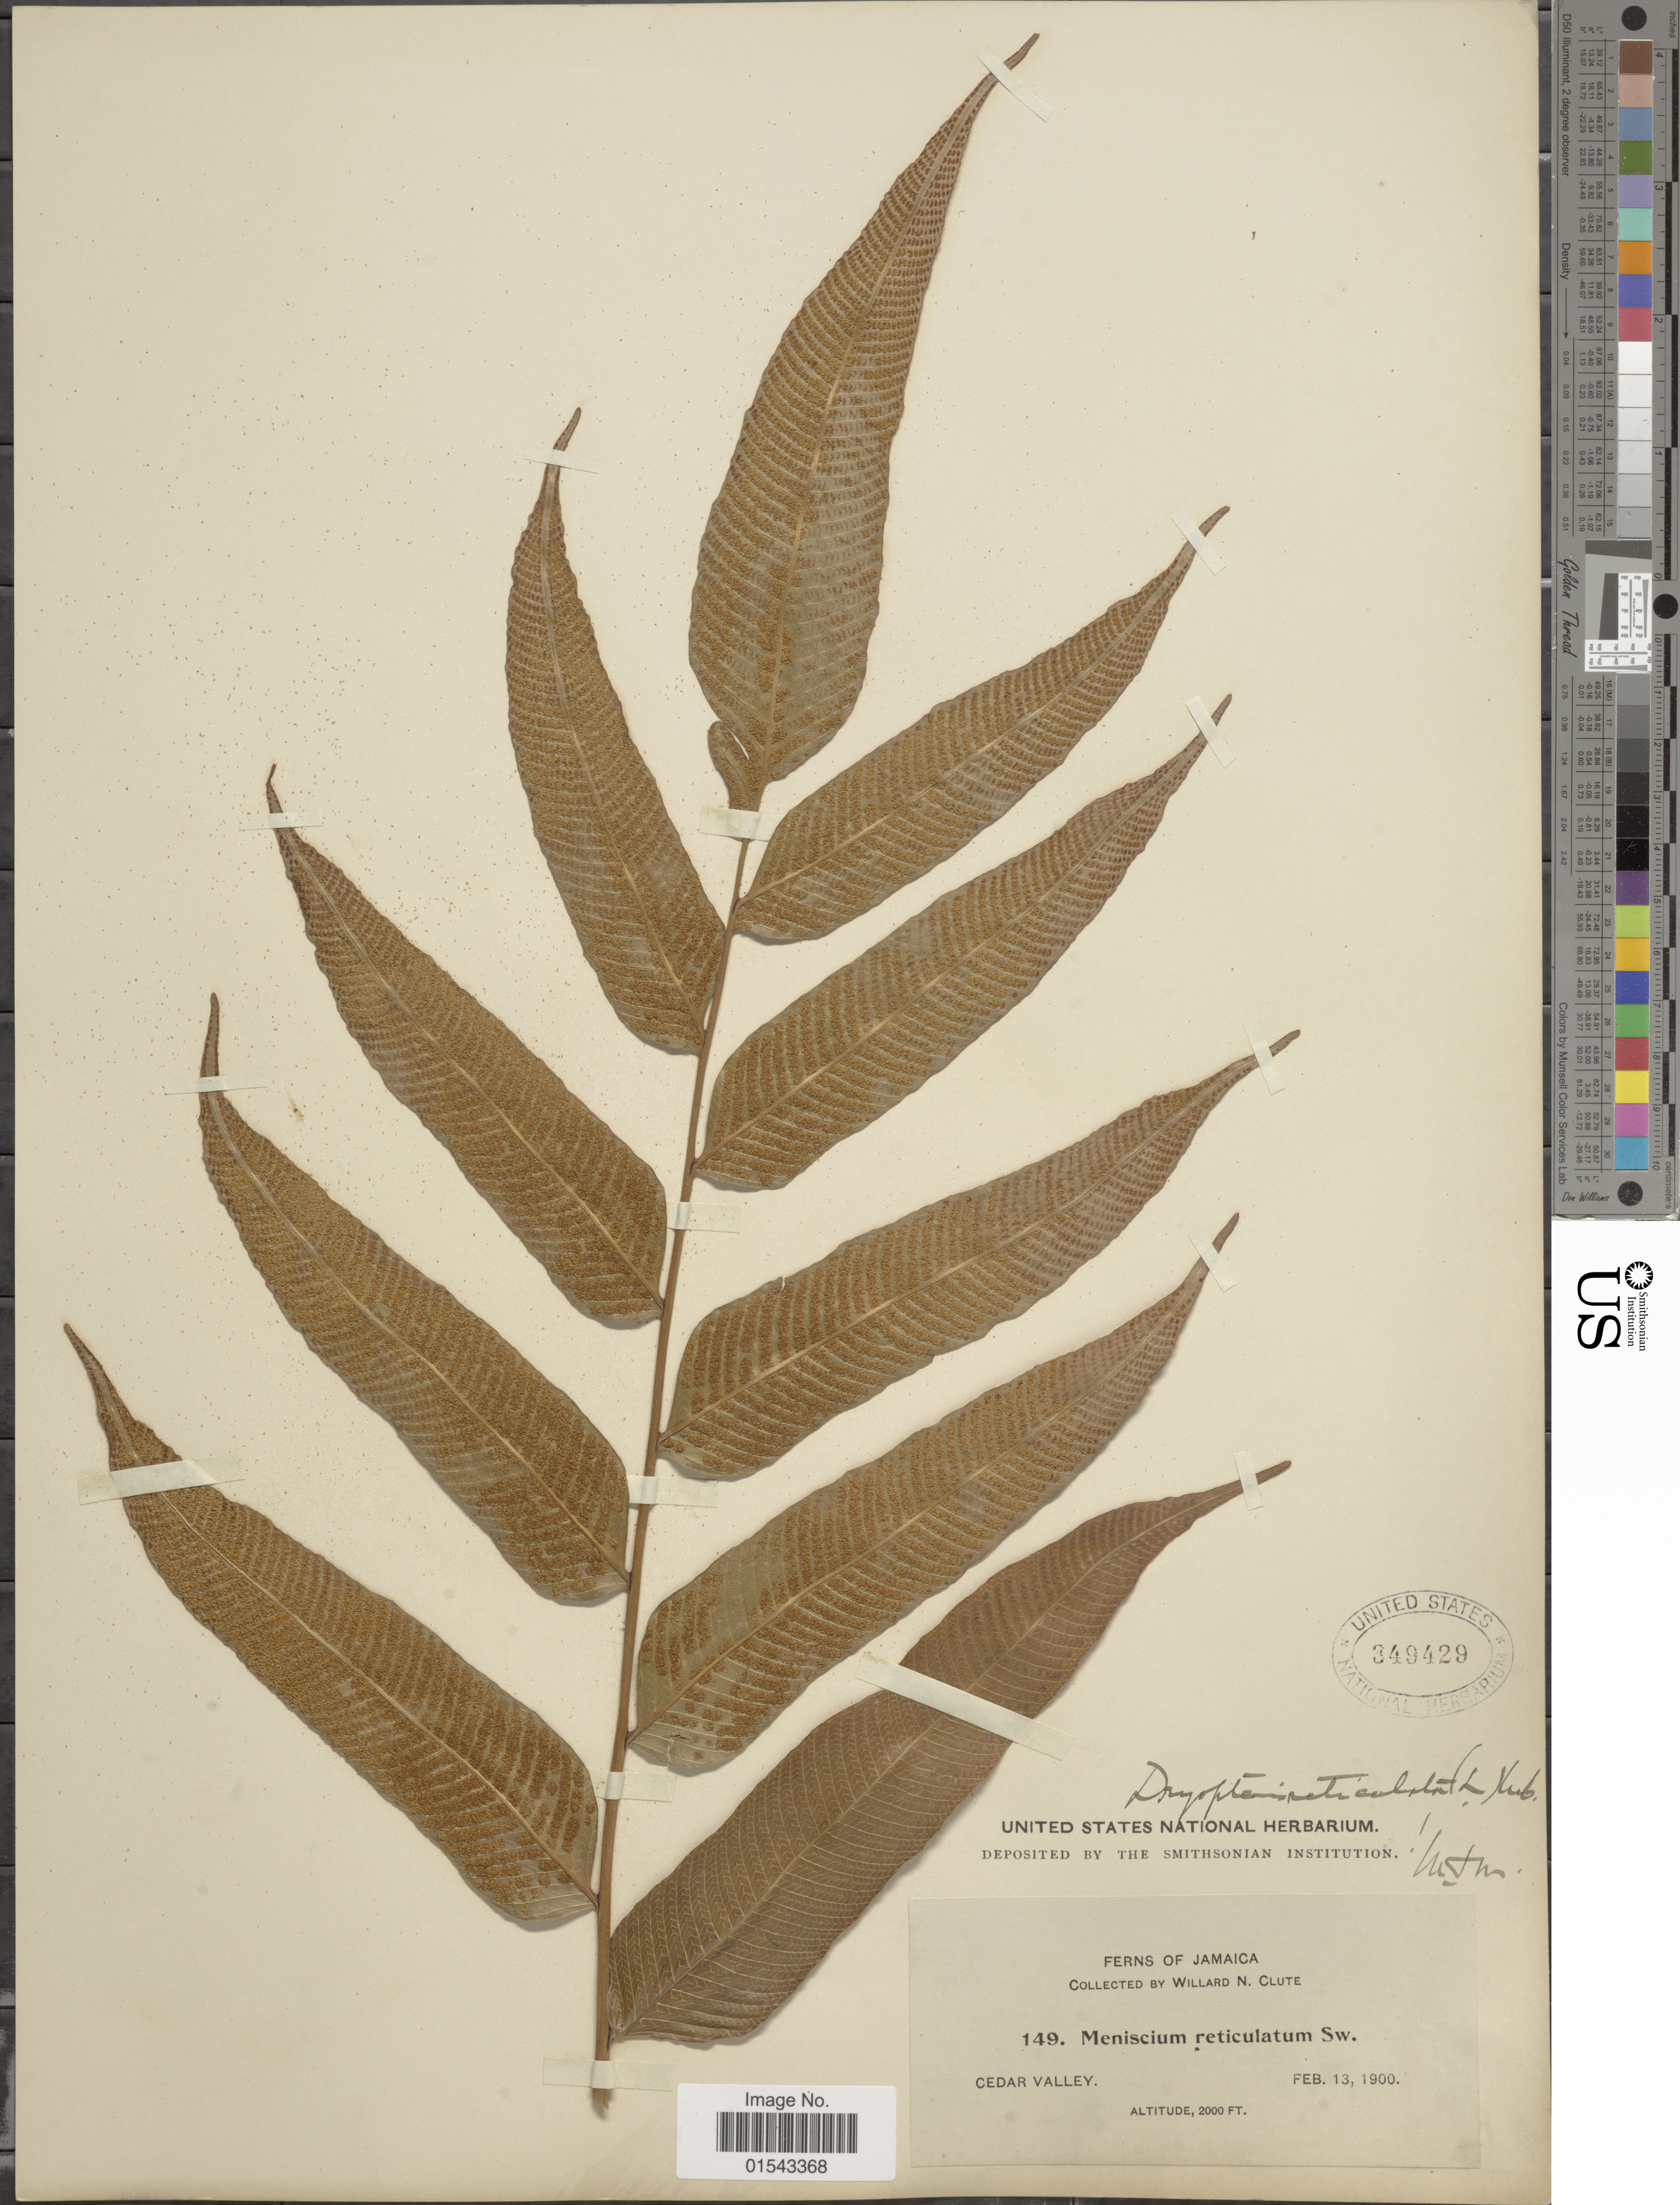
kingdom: Plantae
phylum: Tracheophyta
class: Polypodiopsida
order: Polypodiales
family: Thelypteridaceae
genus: Meniscium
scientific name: Meniscium reticulatum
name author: (L.) Sw.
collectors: W. N. Clute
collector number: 149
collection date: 1900-02-13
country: Jamaica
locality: Cedar Valley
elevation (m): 610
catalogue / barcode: US 349429